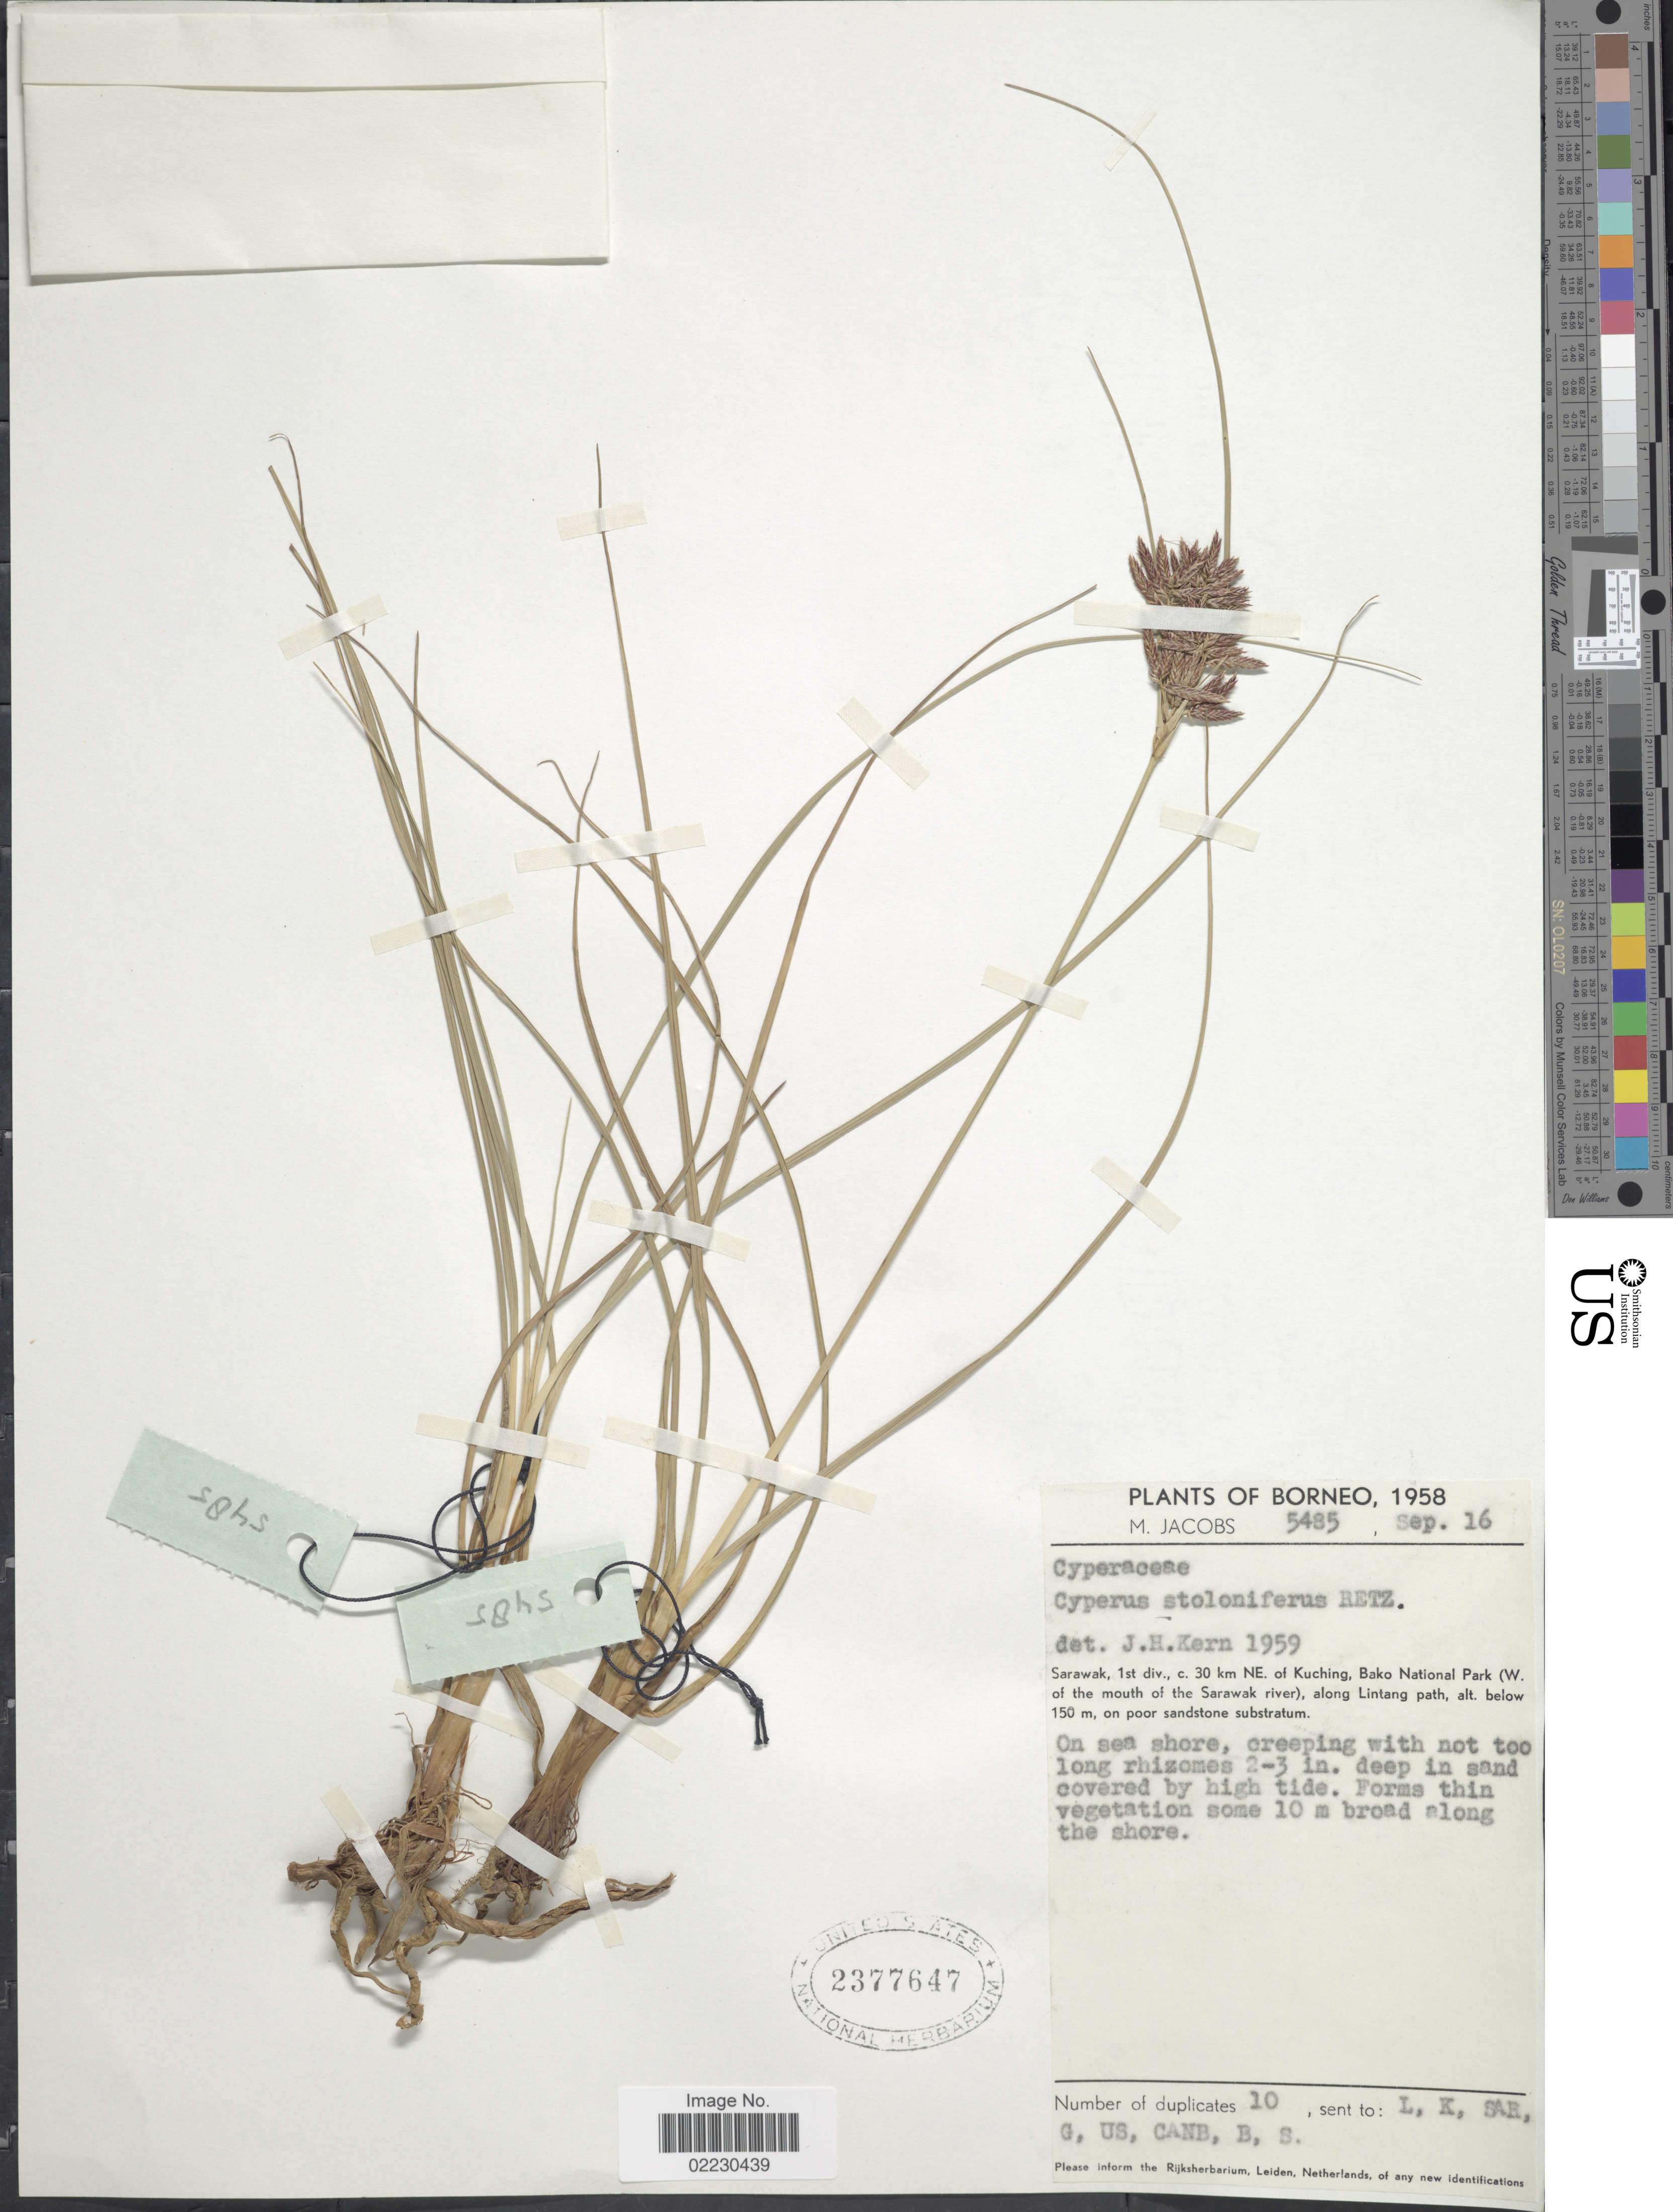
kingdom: Plantae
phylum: Tracheophyta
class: Liliopsida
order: Poales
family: Cyperaceae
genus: Cyperus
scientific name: Cyperus stoloniferus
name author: Retz.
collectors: M. Jacobs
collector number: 5485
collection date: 1958-09-16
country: Malaysia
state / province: Sarawak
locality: Borneo, Sarawak, 1st div., c. 30 km NE of Kuching, Bako National Park (W. of the mouth of the Sarawak river), along Lintang path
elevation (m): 150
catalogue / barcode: US 2377647